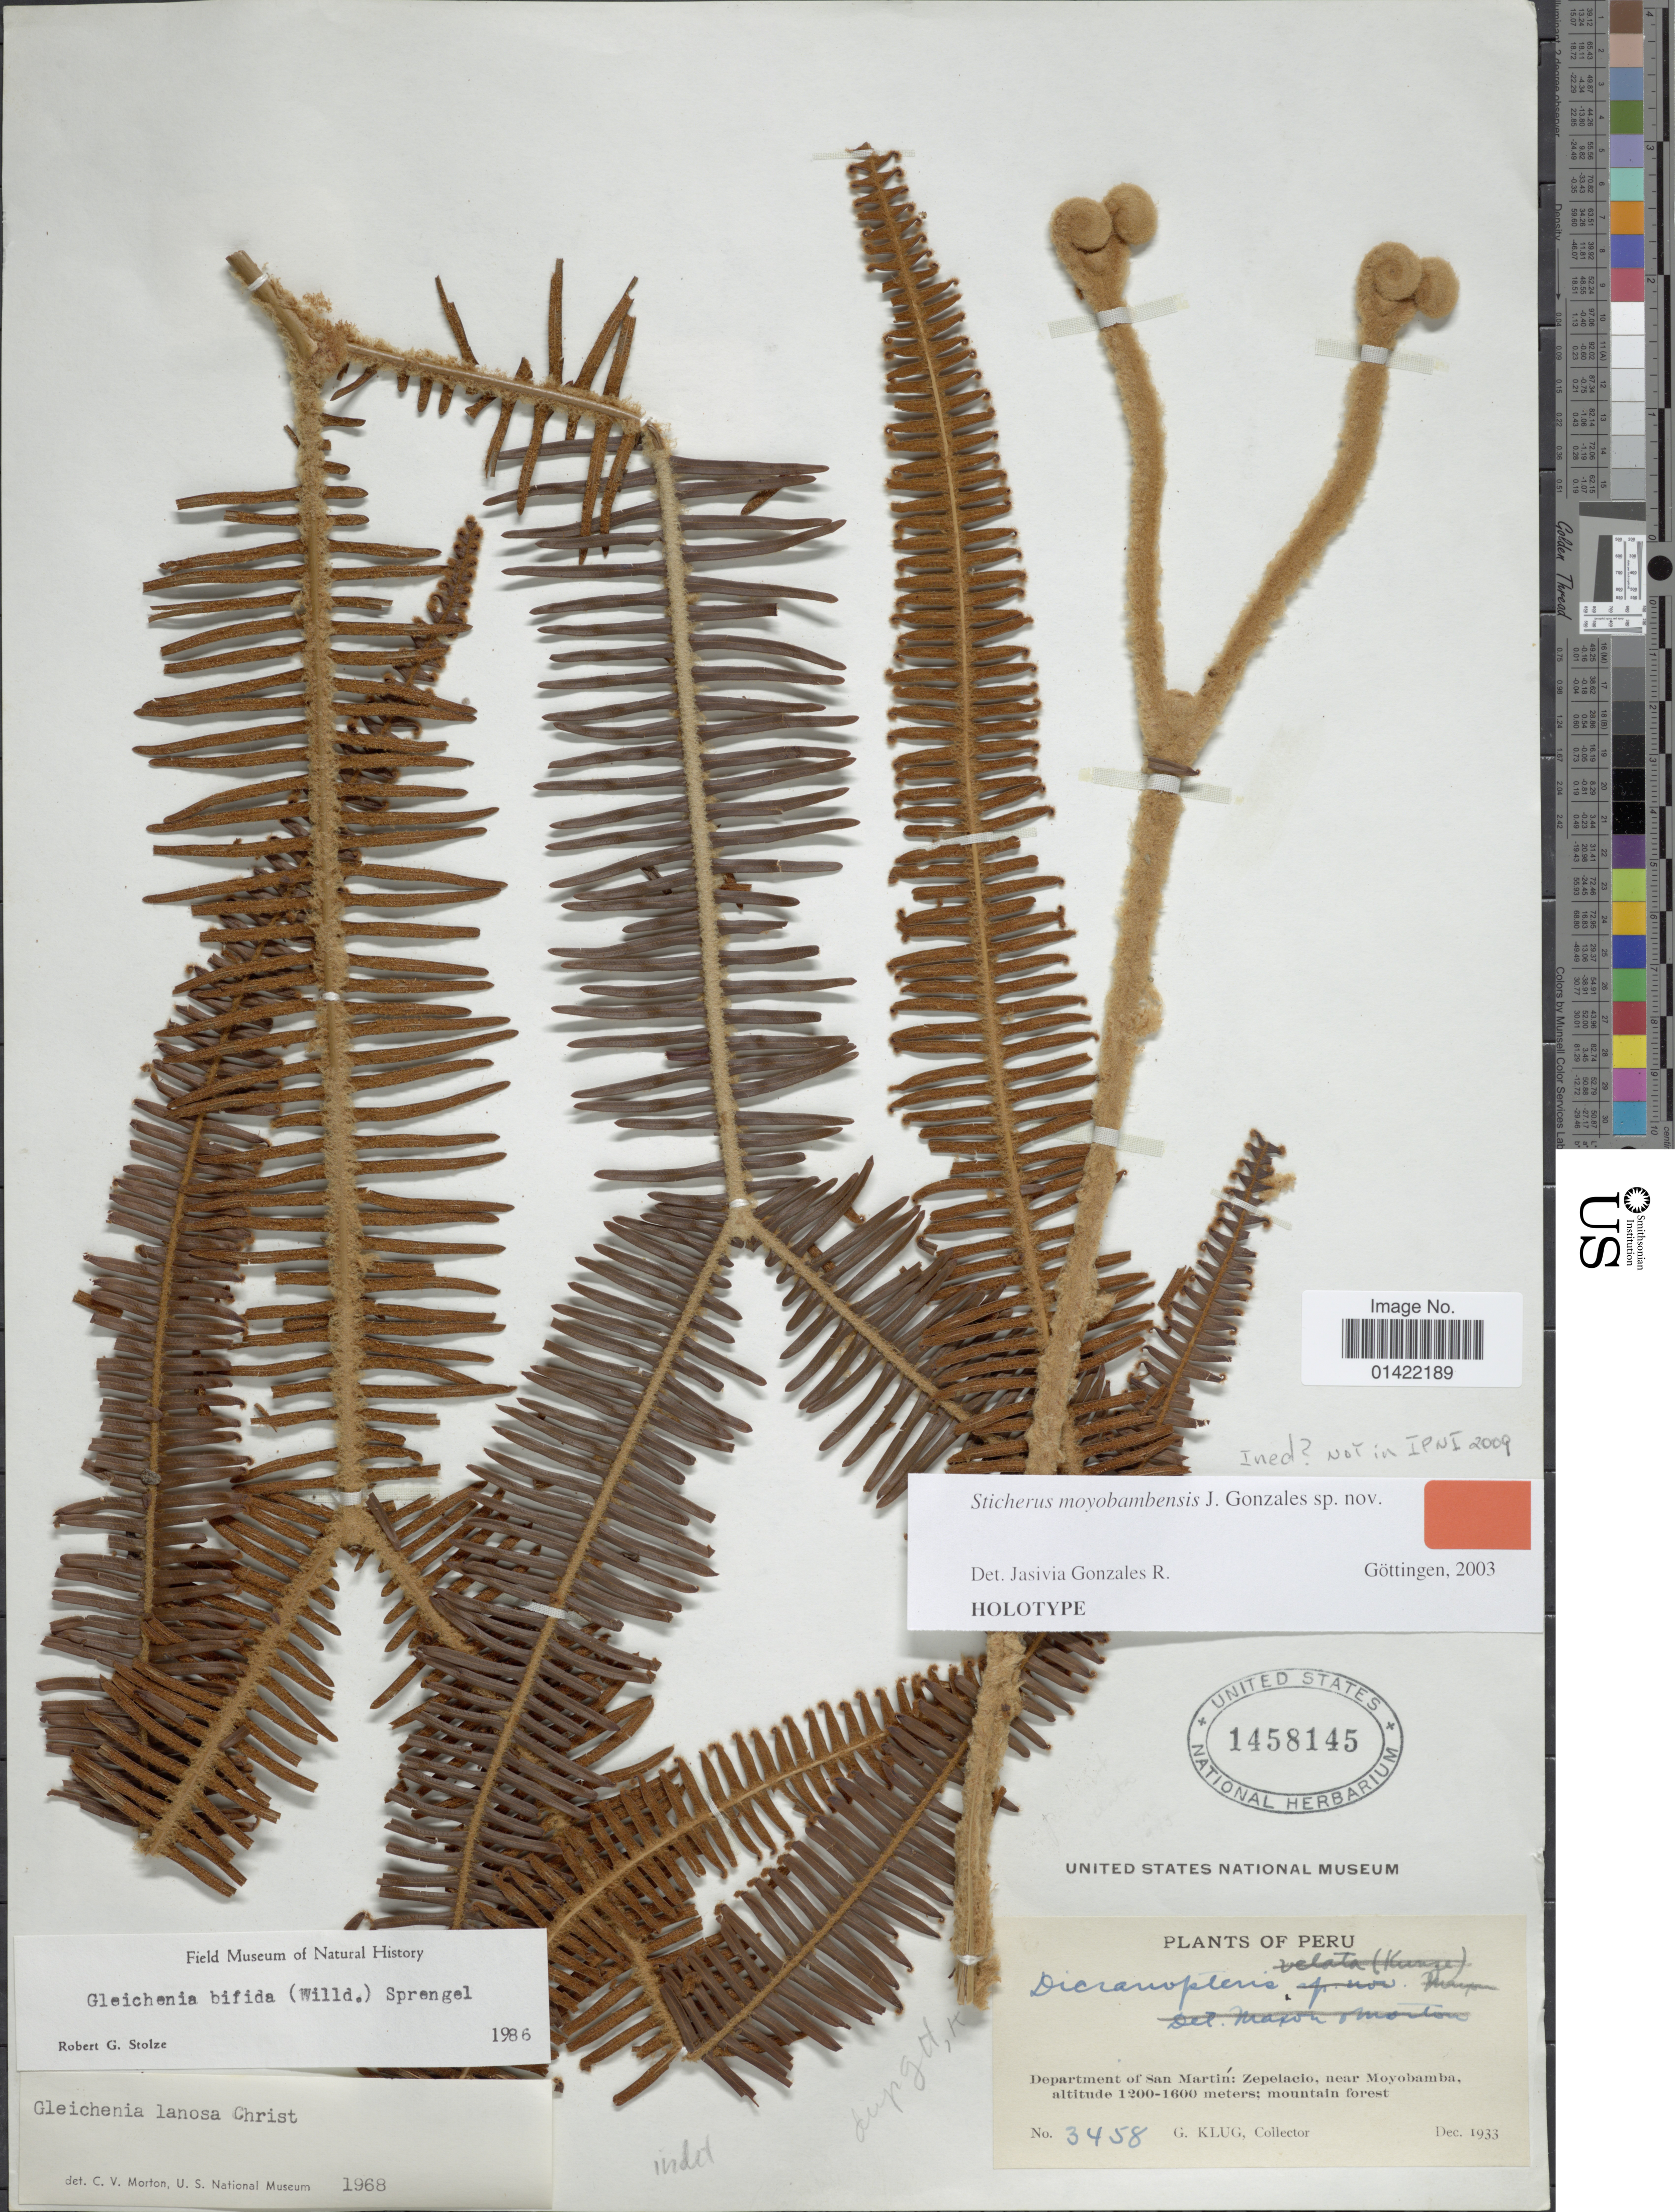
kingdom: Plantae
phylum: Tracheophyta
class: Polypodiopsida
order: Gleicheniales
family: Gleicheniaceae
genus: Sticherus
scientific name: Sticherus bifidus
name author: (Willd.) Ching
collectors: G. Klug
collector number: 3458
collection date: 1933-12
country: Peru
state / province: San Martín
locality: Zepelacio, near Moyobamba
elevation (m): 1200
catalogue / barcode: US 1458145